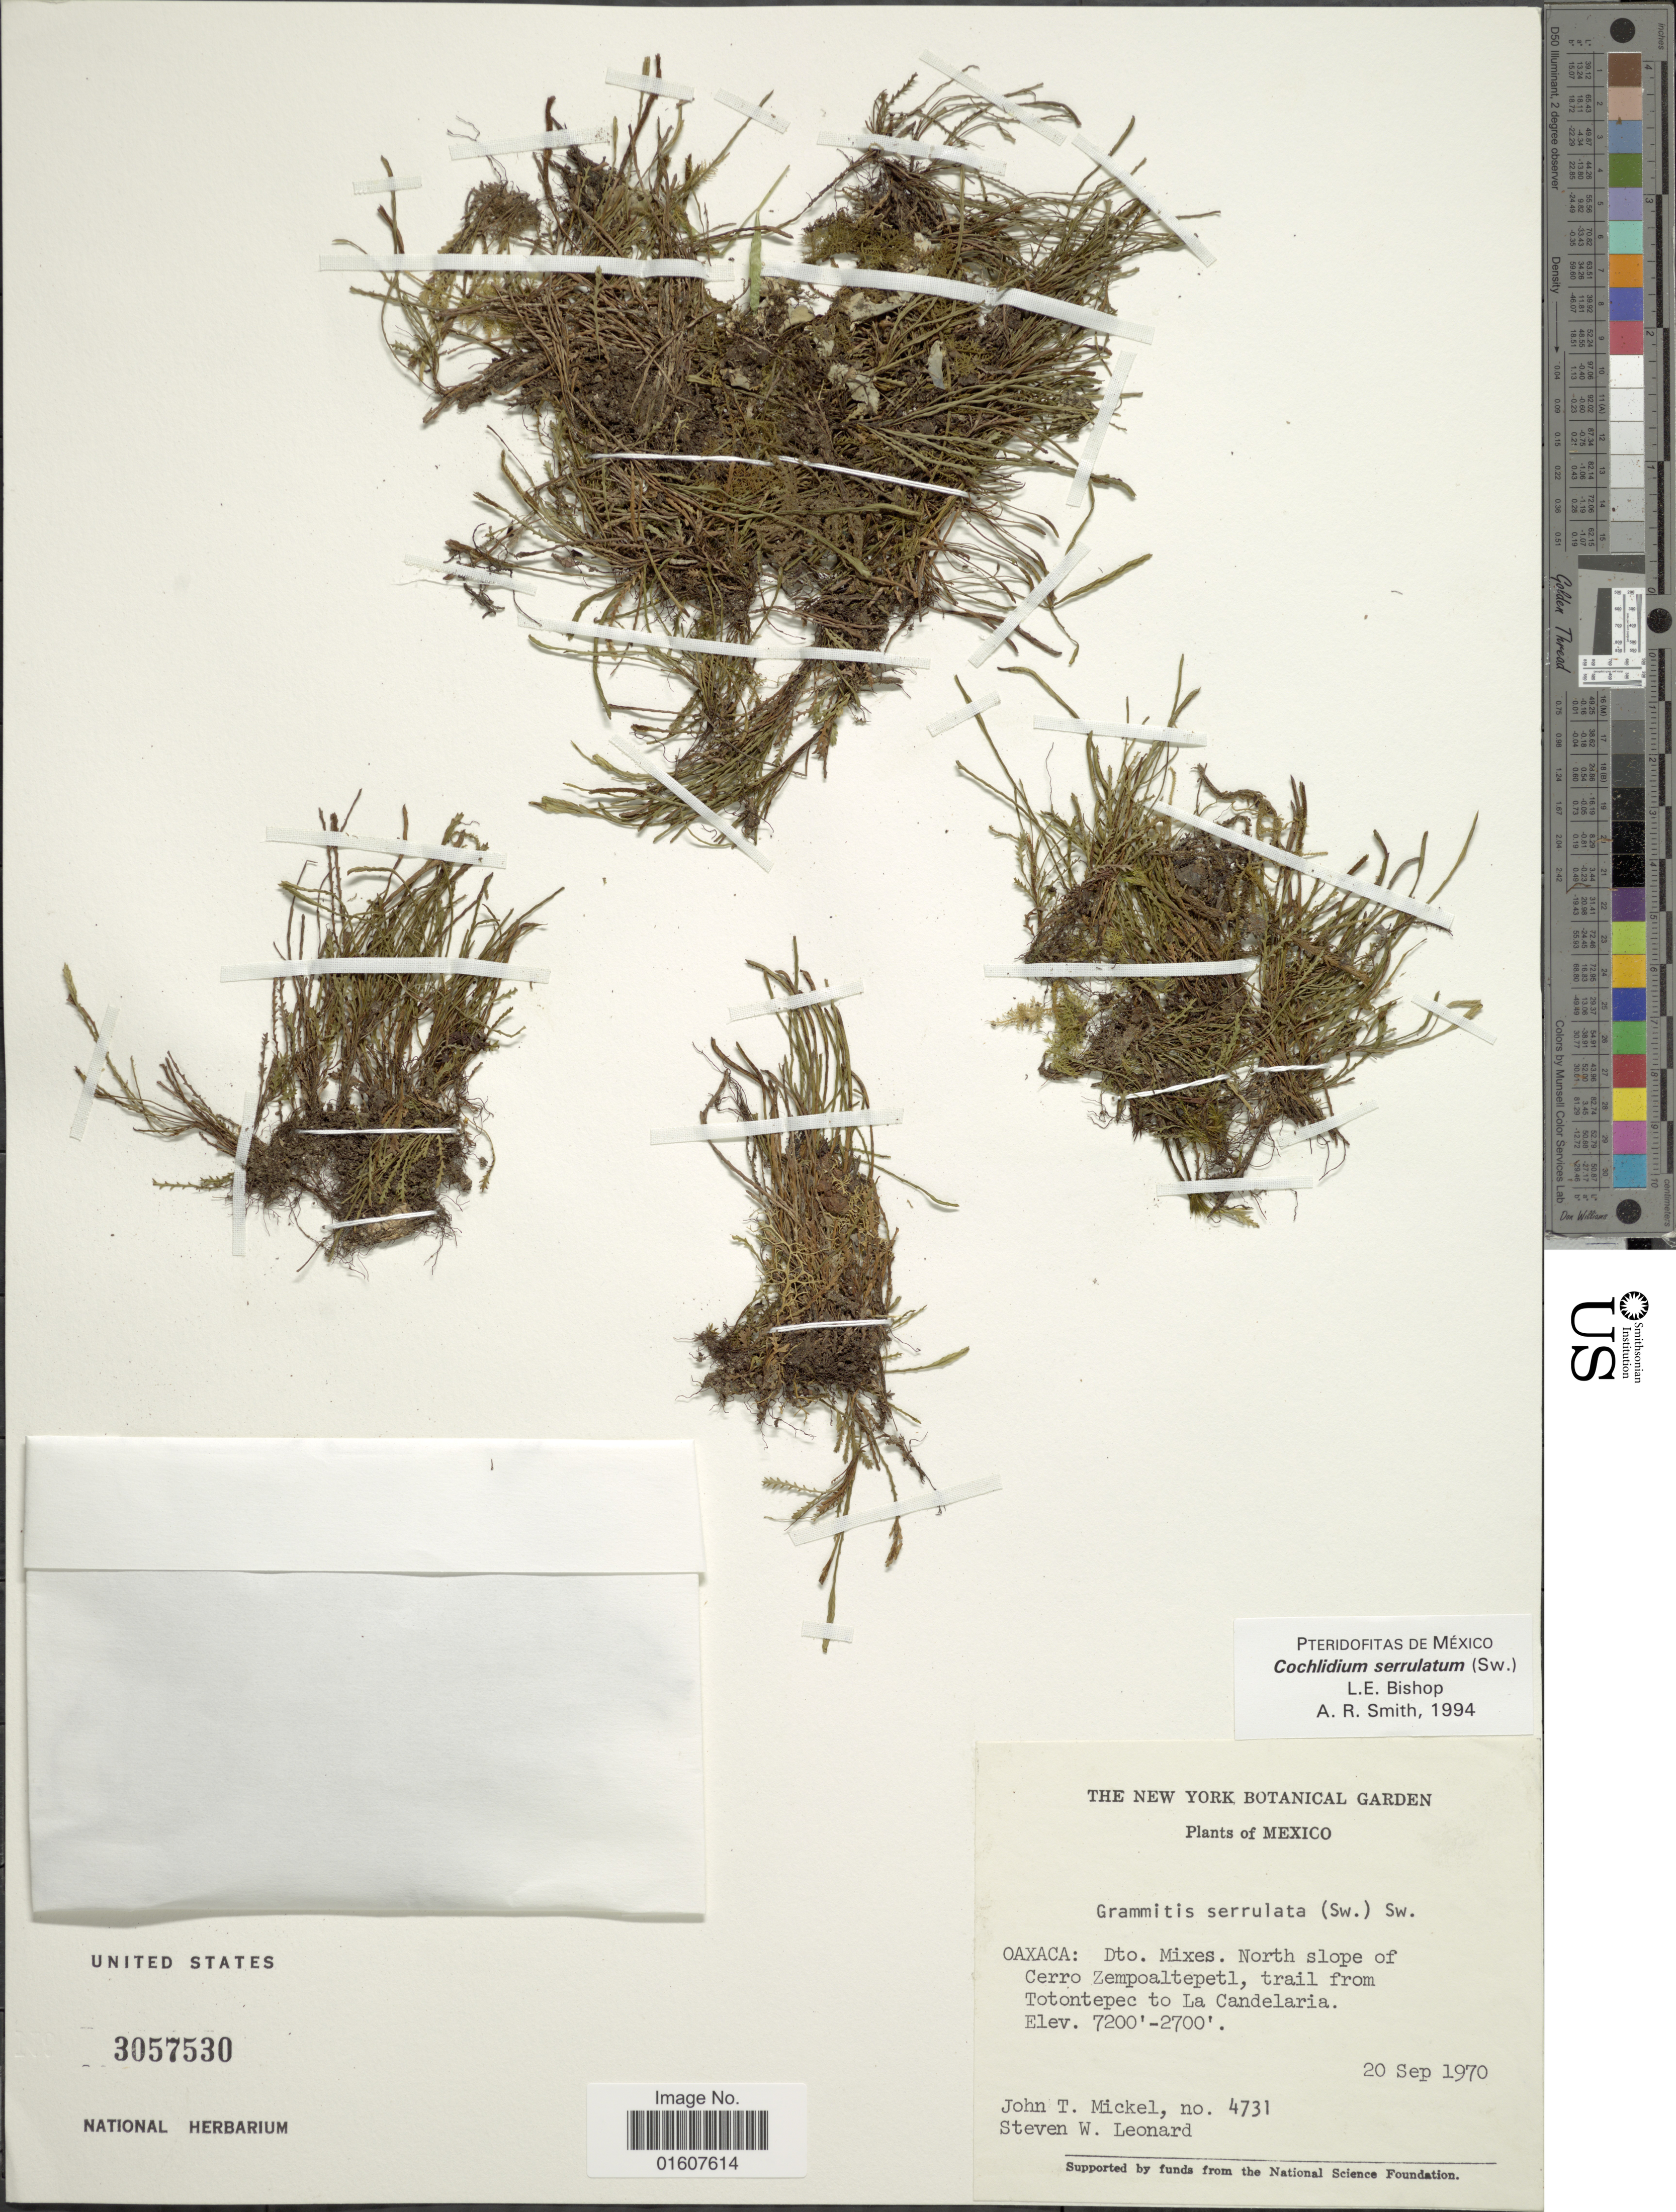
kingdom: Plantae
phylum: Tracheophyta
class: Polypodiopsida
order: Polypodiales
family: Polypodiaceae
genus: Cochlidium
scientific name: Cochlidium serrulatum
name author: (Sw.) L.E. Bishop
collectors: J. T. Mickel & S. W. Leonard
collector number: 4731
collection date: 1970-09-20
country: Mexico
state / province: Oaxaca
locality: Dto. Mixes. North slope of Cerro Zempoatepetl, trail from Totontepec to La Candelaria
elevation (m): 823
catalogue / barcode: US 3057530